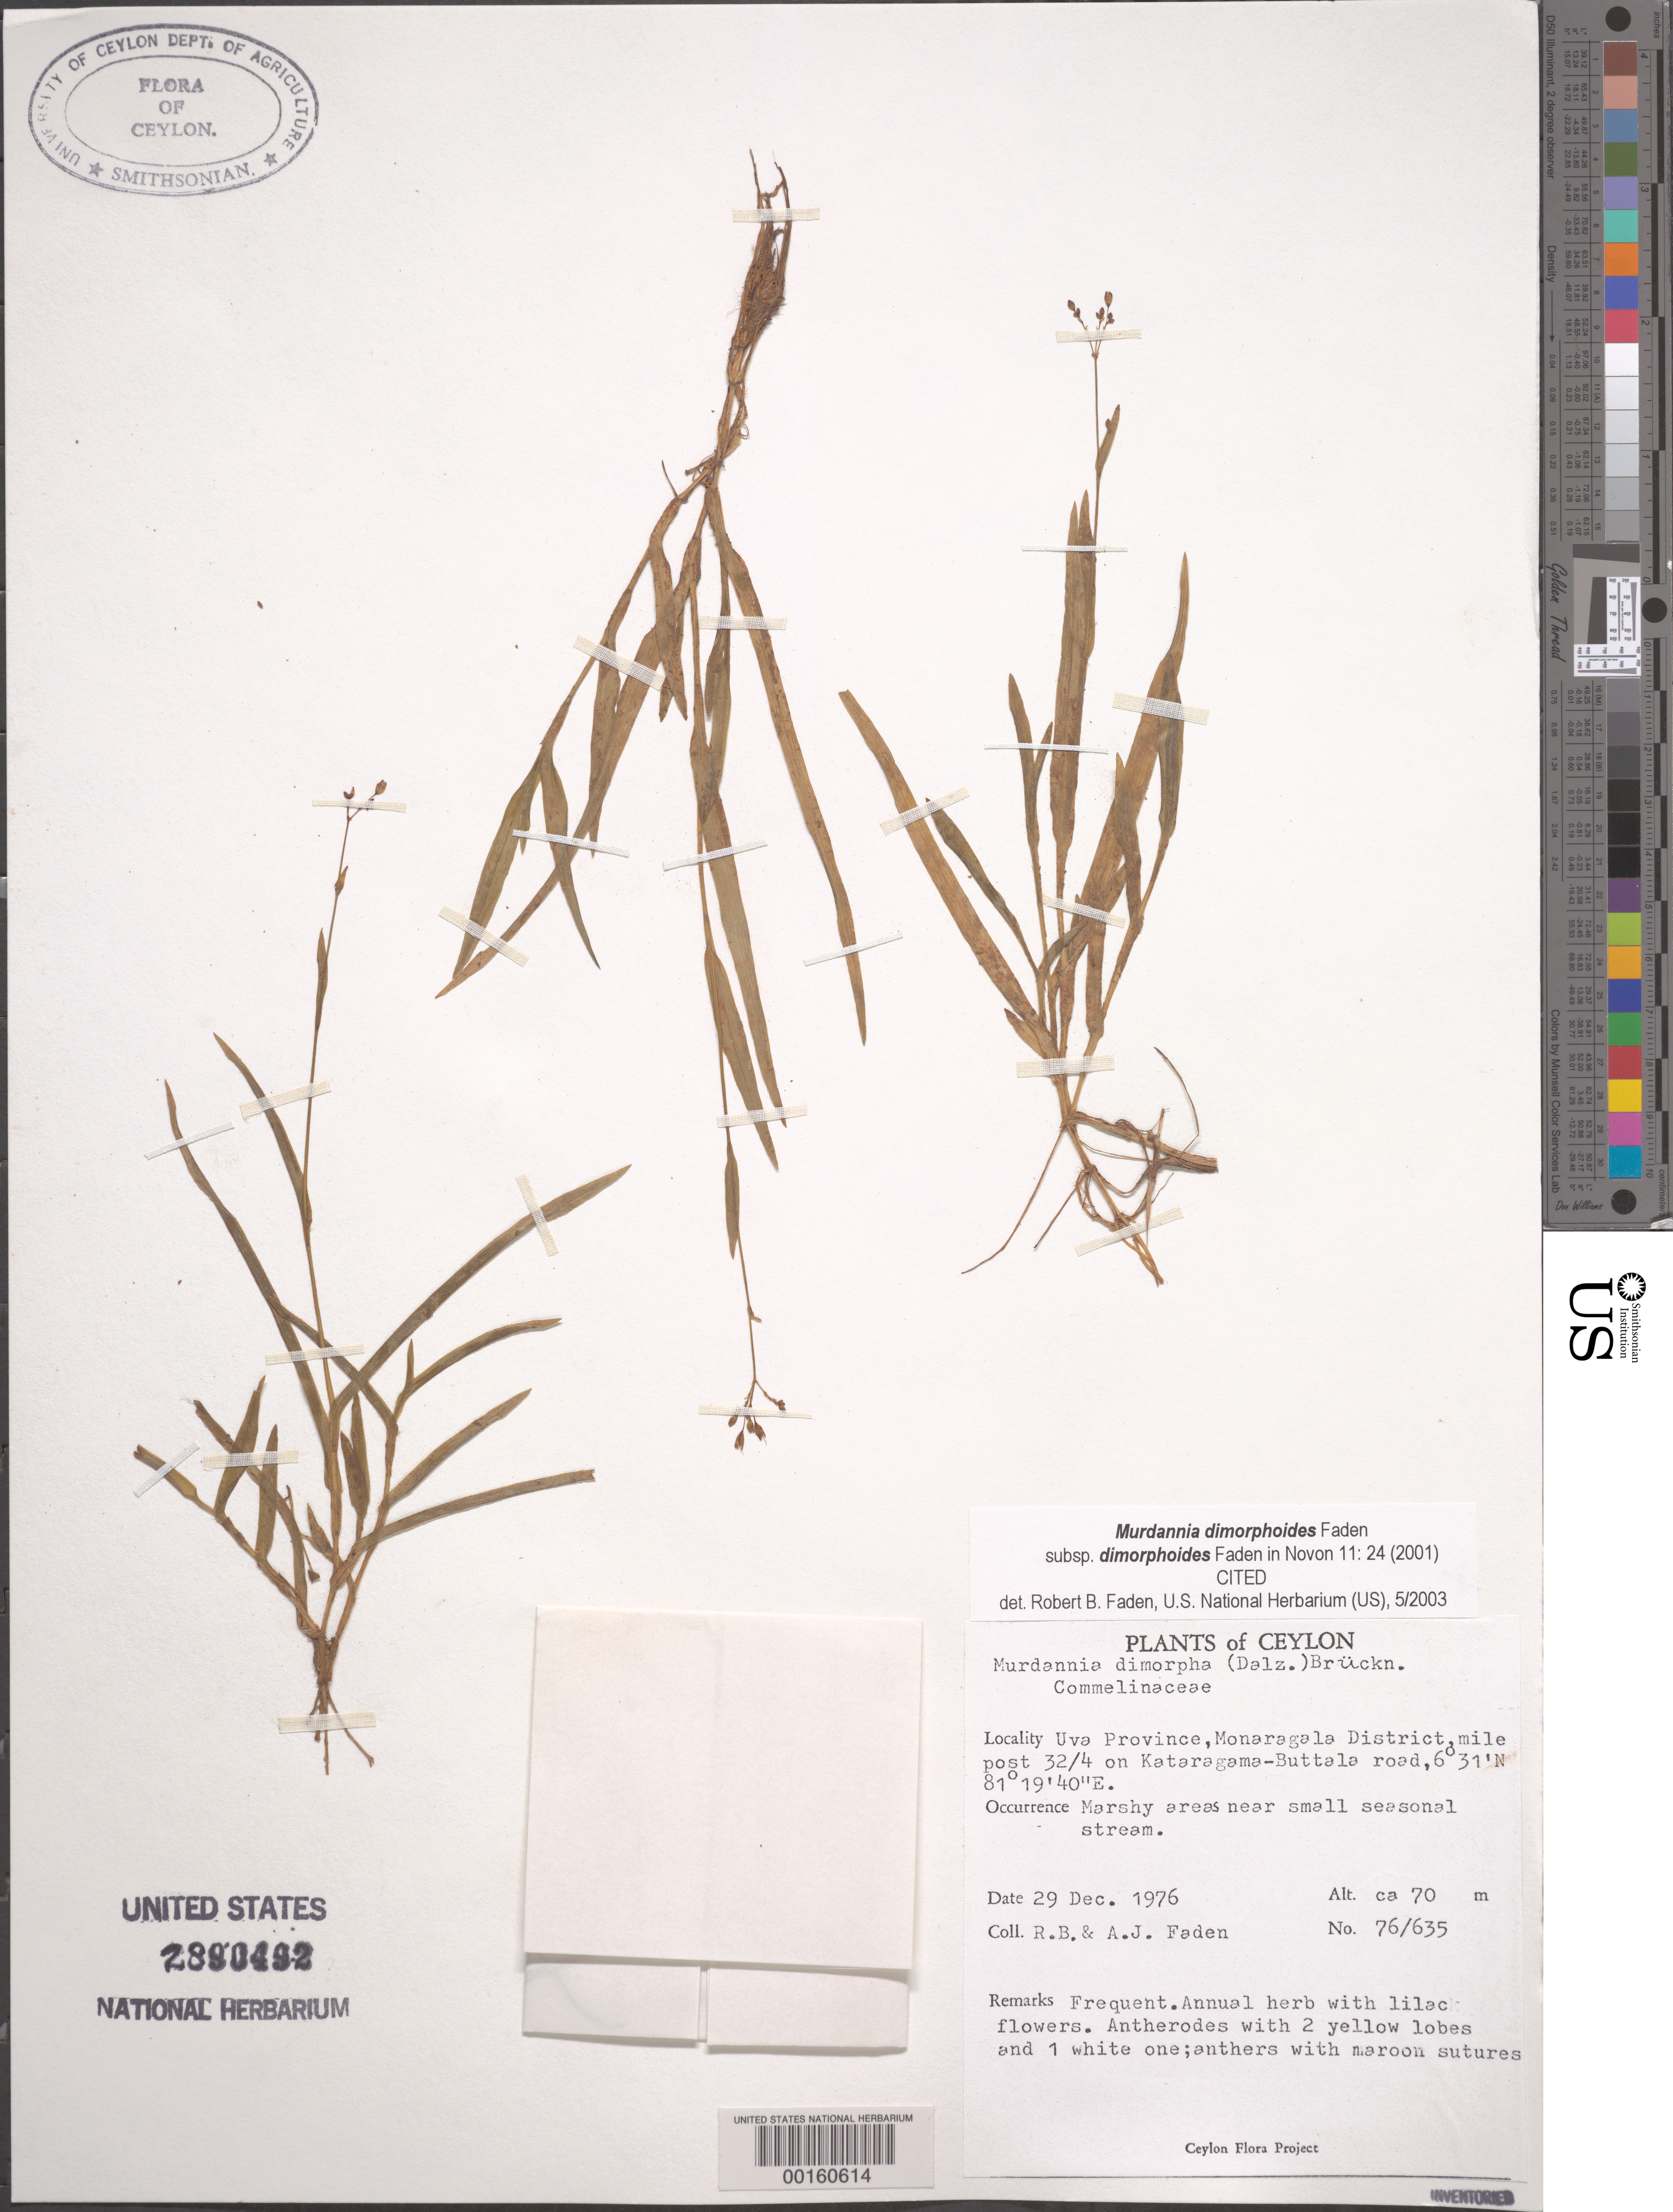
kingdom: Plantae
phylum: Tracheophyta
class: Liliopsida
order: Commelinales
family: Commelinaceae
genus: Murdannia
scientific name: Murdannia dimorphoides subsp. dimorphoides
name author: Faden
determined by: Faden, Robert B., (US), Smithsonian Institution - National Museum of Natural History (UNITED STATES)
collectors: R. B. Faden & A. J. Faden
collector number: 766/635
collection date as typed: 29 Dec 1976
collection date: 1976-12-29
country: Sri Lanka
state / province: Uva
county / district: Monaragala Dist.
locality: Kataragama-buttala road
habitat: Marshy areas near small, seasonal stream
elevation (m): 70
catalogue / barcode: US 2890492